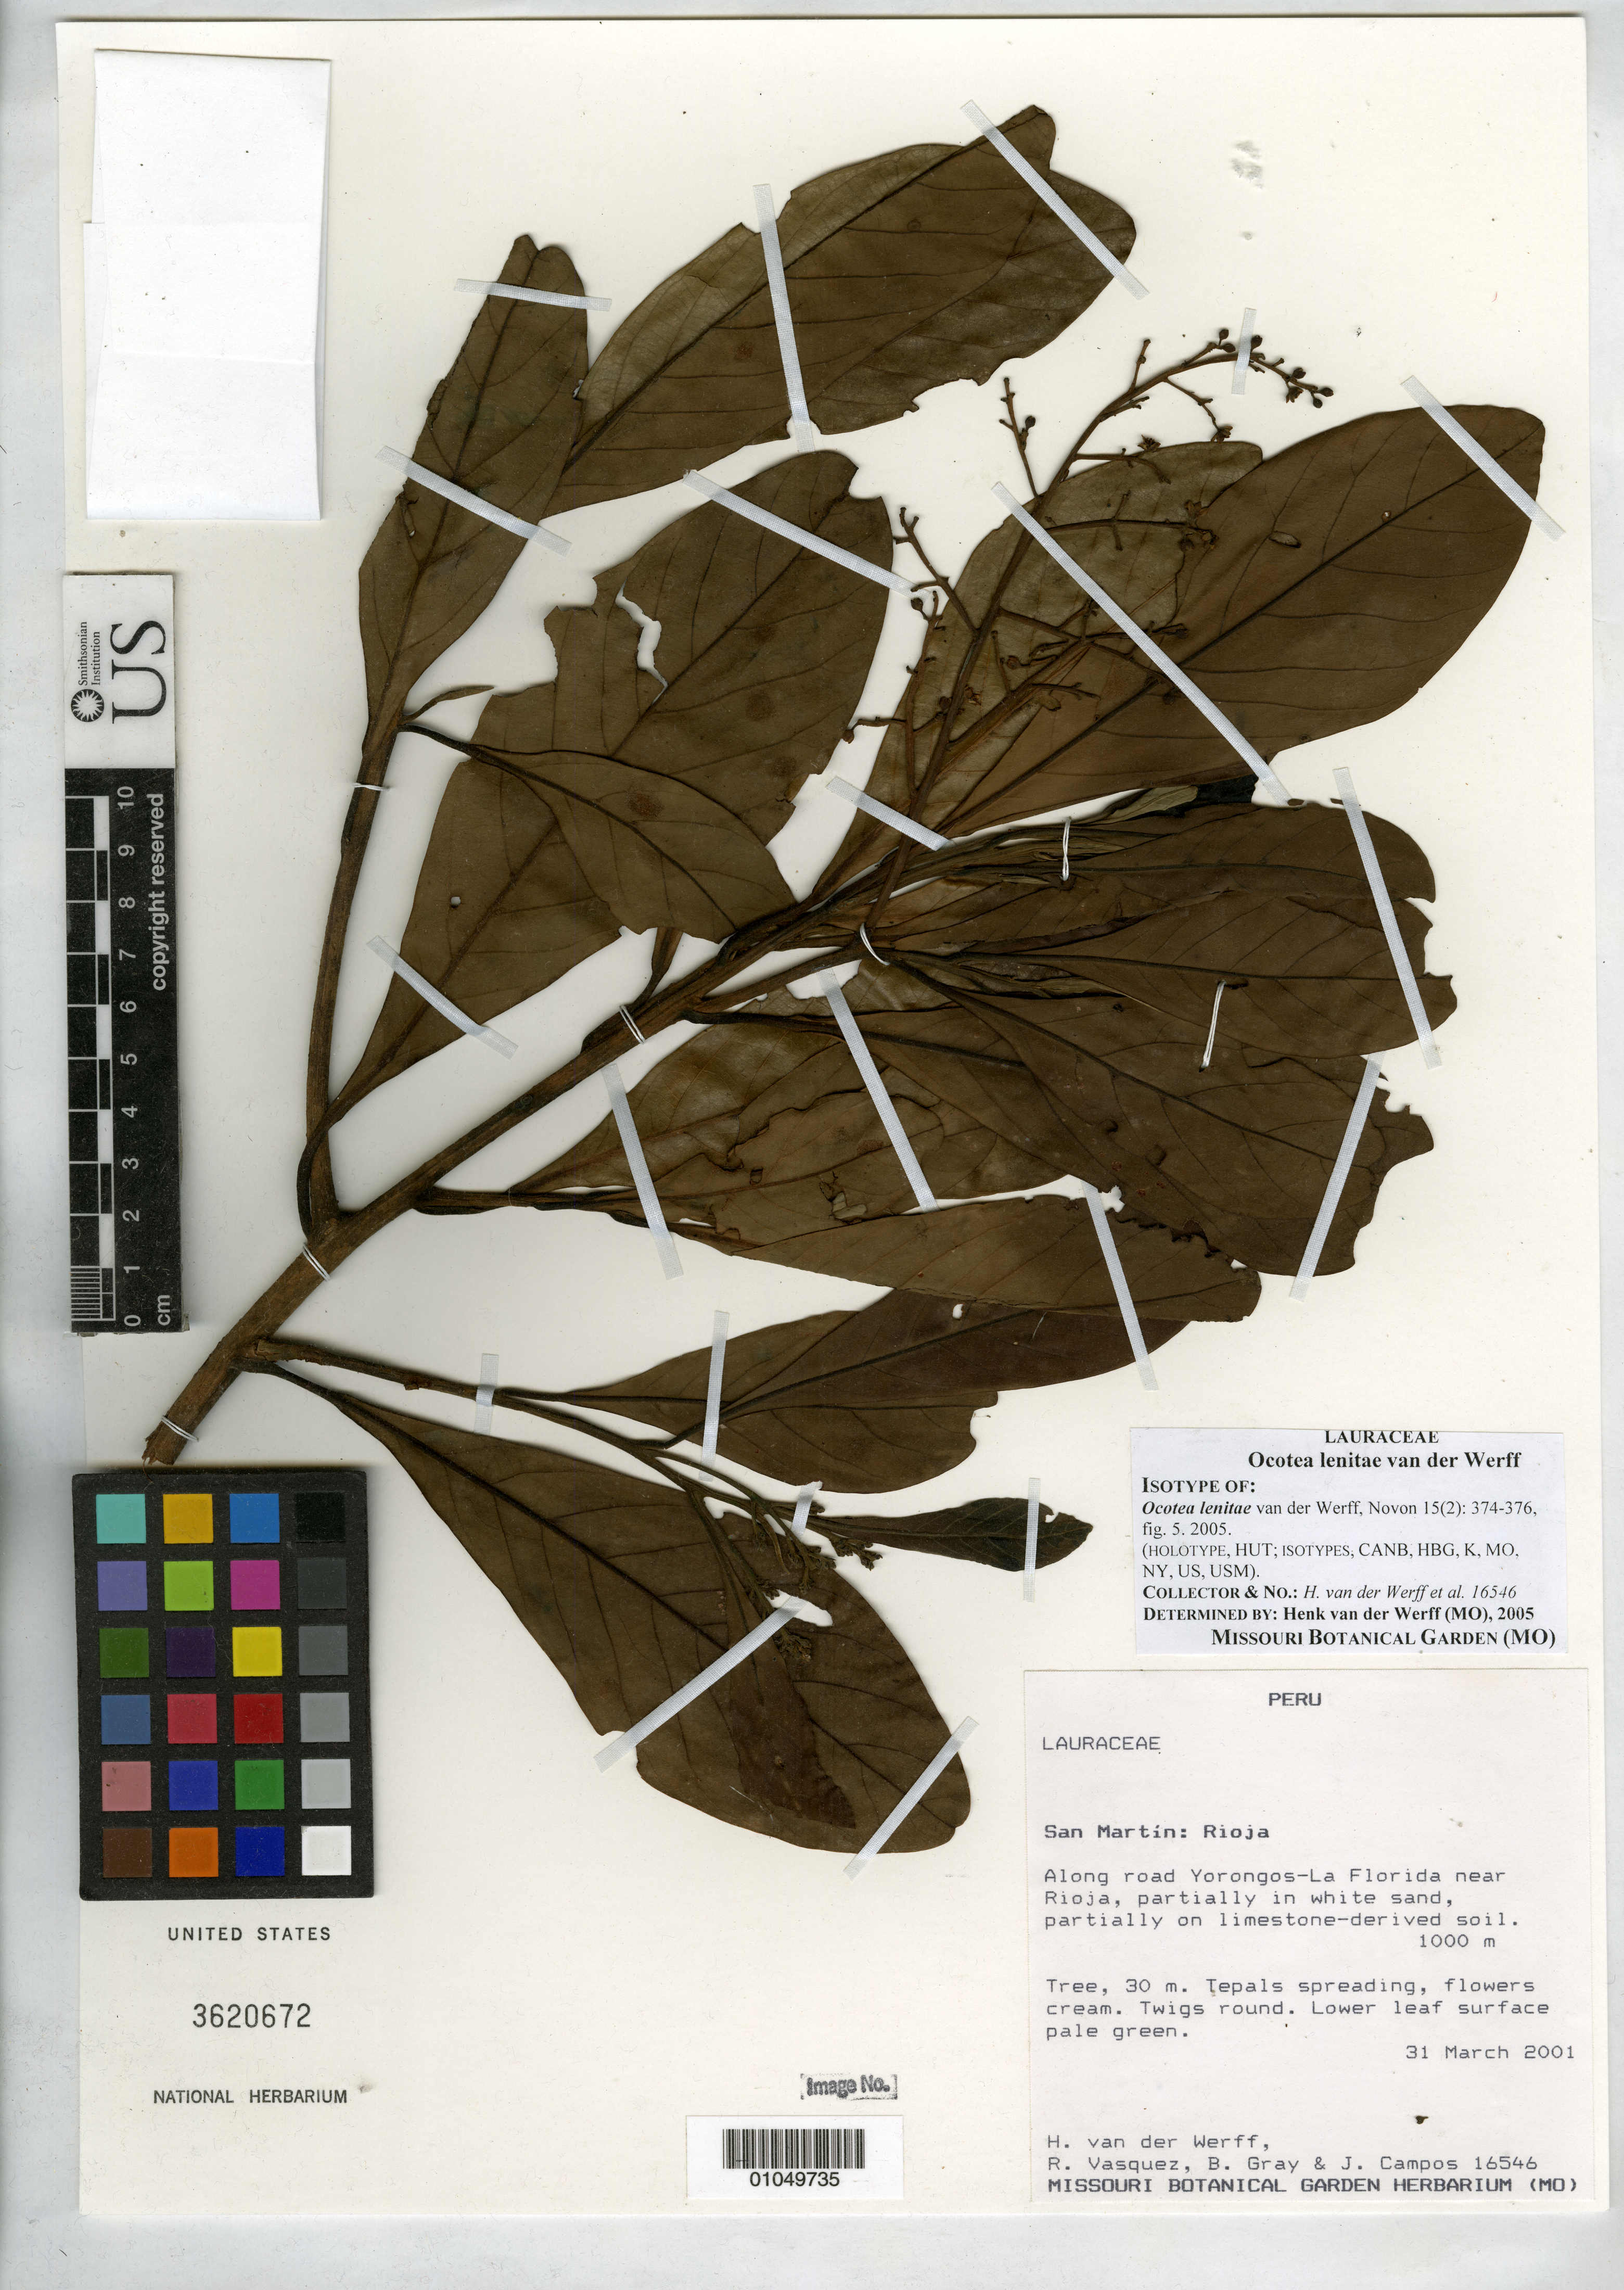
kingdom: Plantae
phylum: Tracheophyta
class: Magnoliopsida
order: Laurales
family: Lauraceae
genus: Ocotea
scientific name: Ocotea lenitae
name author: van der Werff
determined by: van der Werff, H., (MO), Missouri Botanical Garden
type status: Isotype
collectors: H. van der Werff & et al.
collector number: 16546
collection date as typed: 31 Mar 2001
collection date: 2001-03-31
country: Peru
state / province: San Martín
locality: San Martín: Rioja. Along road Yorongos-La Florida near Rioja.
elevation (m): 1000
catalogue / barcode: US 3620672